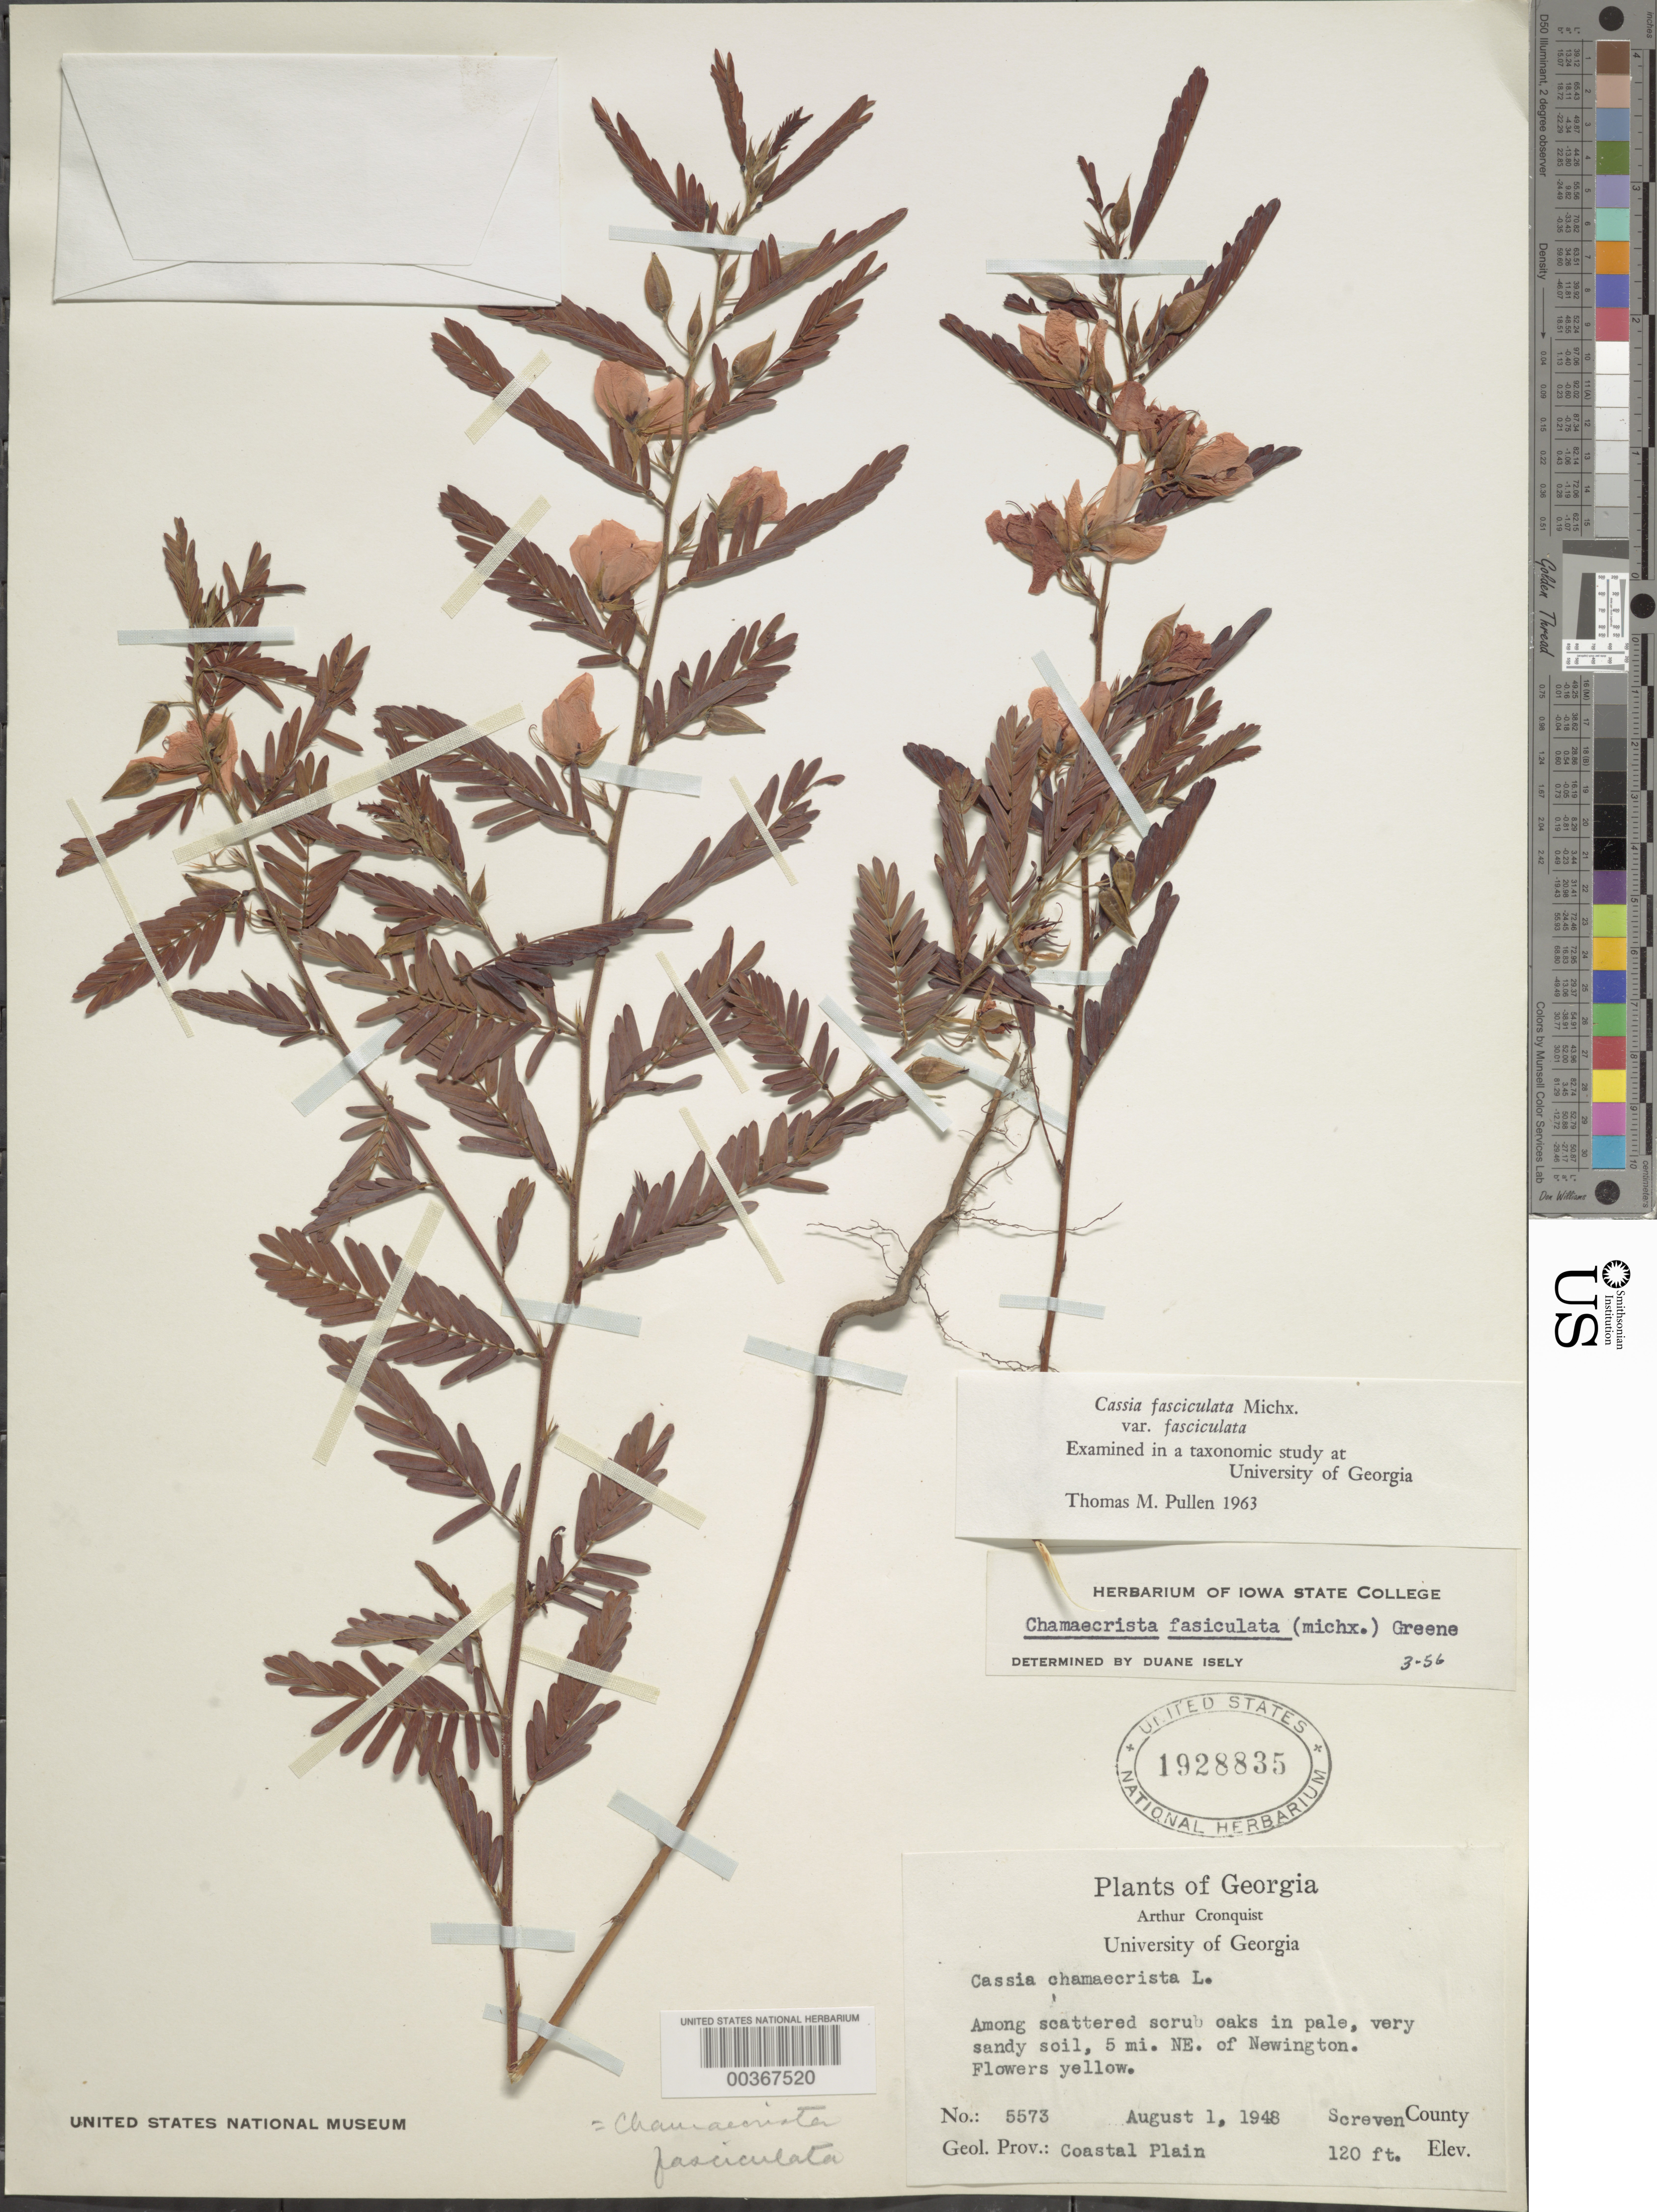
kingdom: Plantae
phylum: Tracheophyta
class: Magnoliopsida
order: Fabales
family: Fabaceae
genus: Chamaecrista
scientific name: Chamaecrista fasciculata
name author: (Michx.) Greene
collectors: A. J. Cronquist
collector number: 5573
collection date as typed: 01 Aug 1948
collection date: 1948-08-01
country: United States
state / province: Georgia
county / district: Screven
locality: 5 mi ne of newington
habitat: In pale very sandy soil, amoung scattered scrub oaks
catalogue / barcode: US 1928835